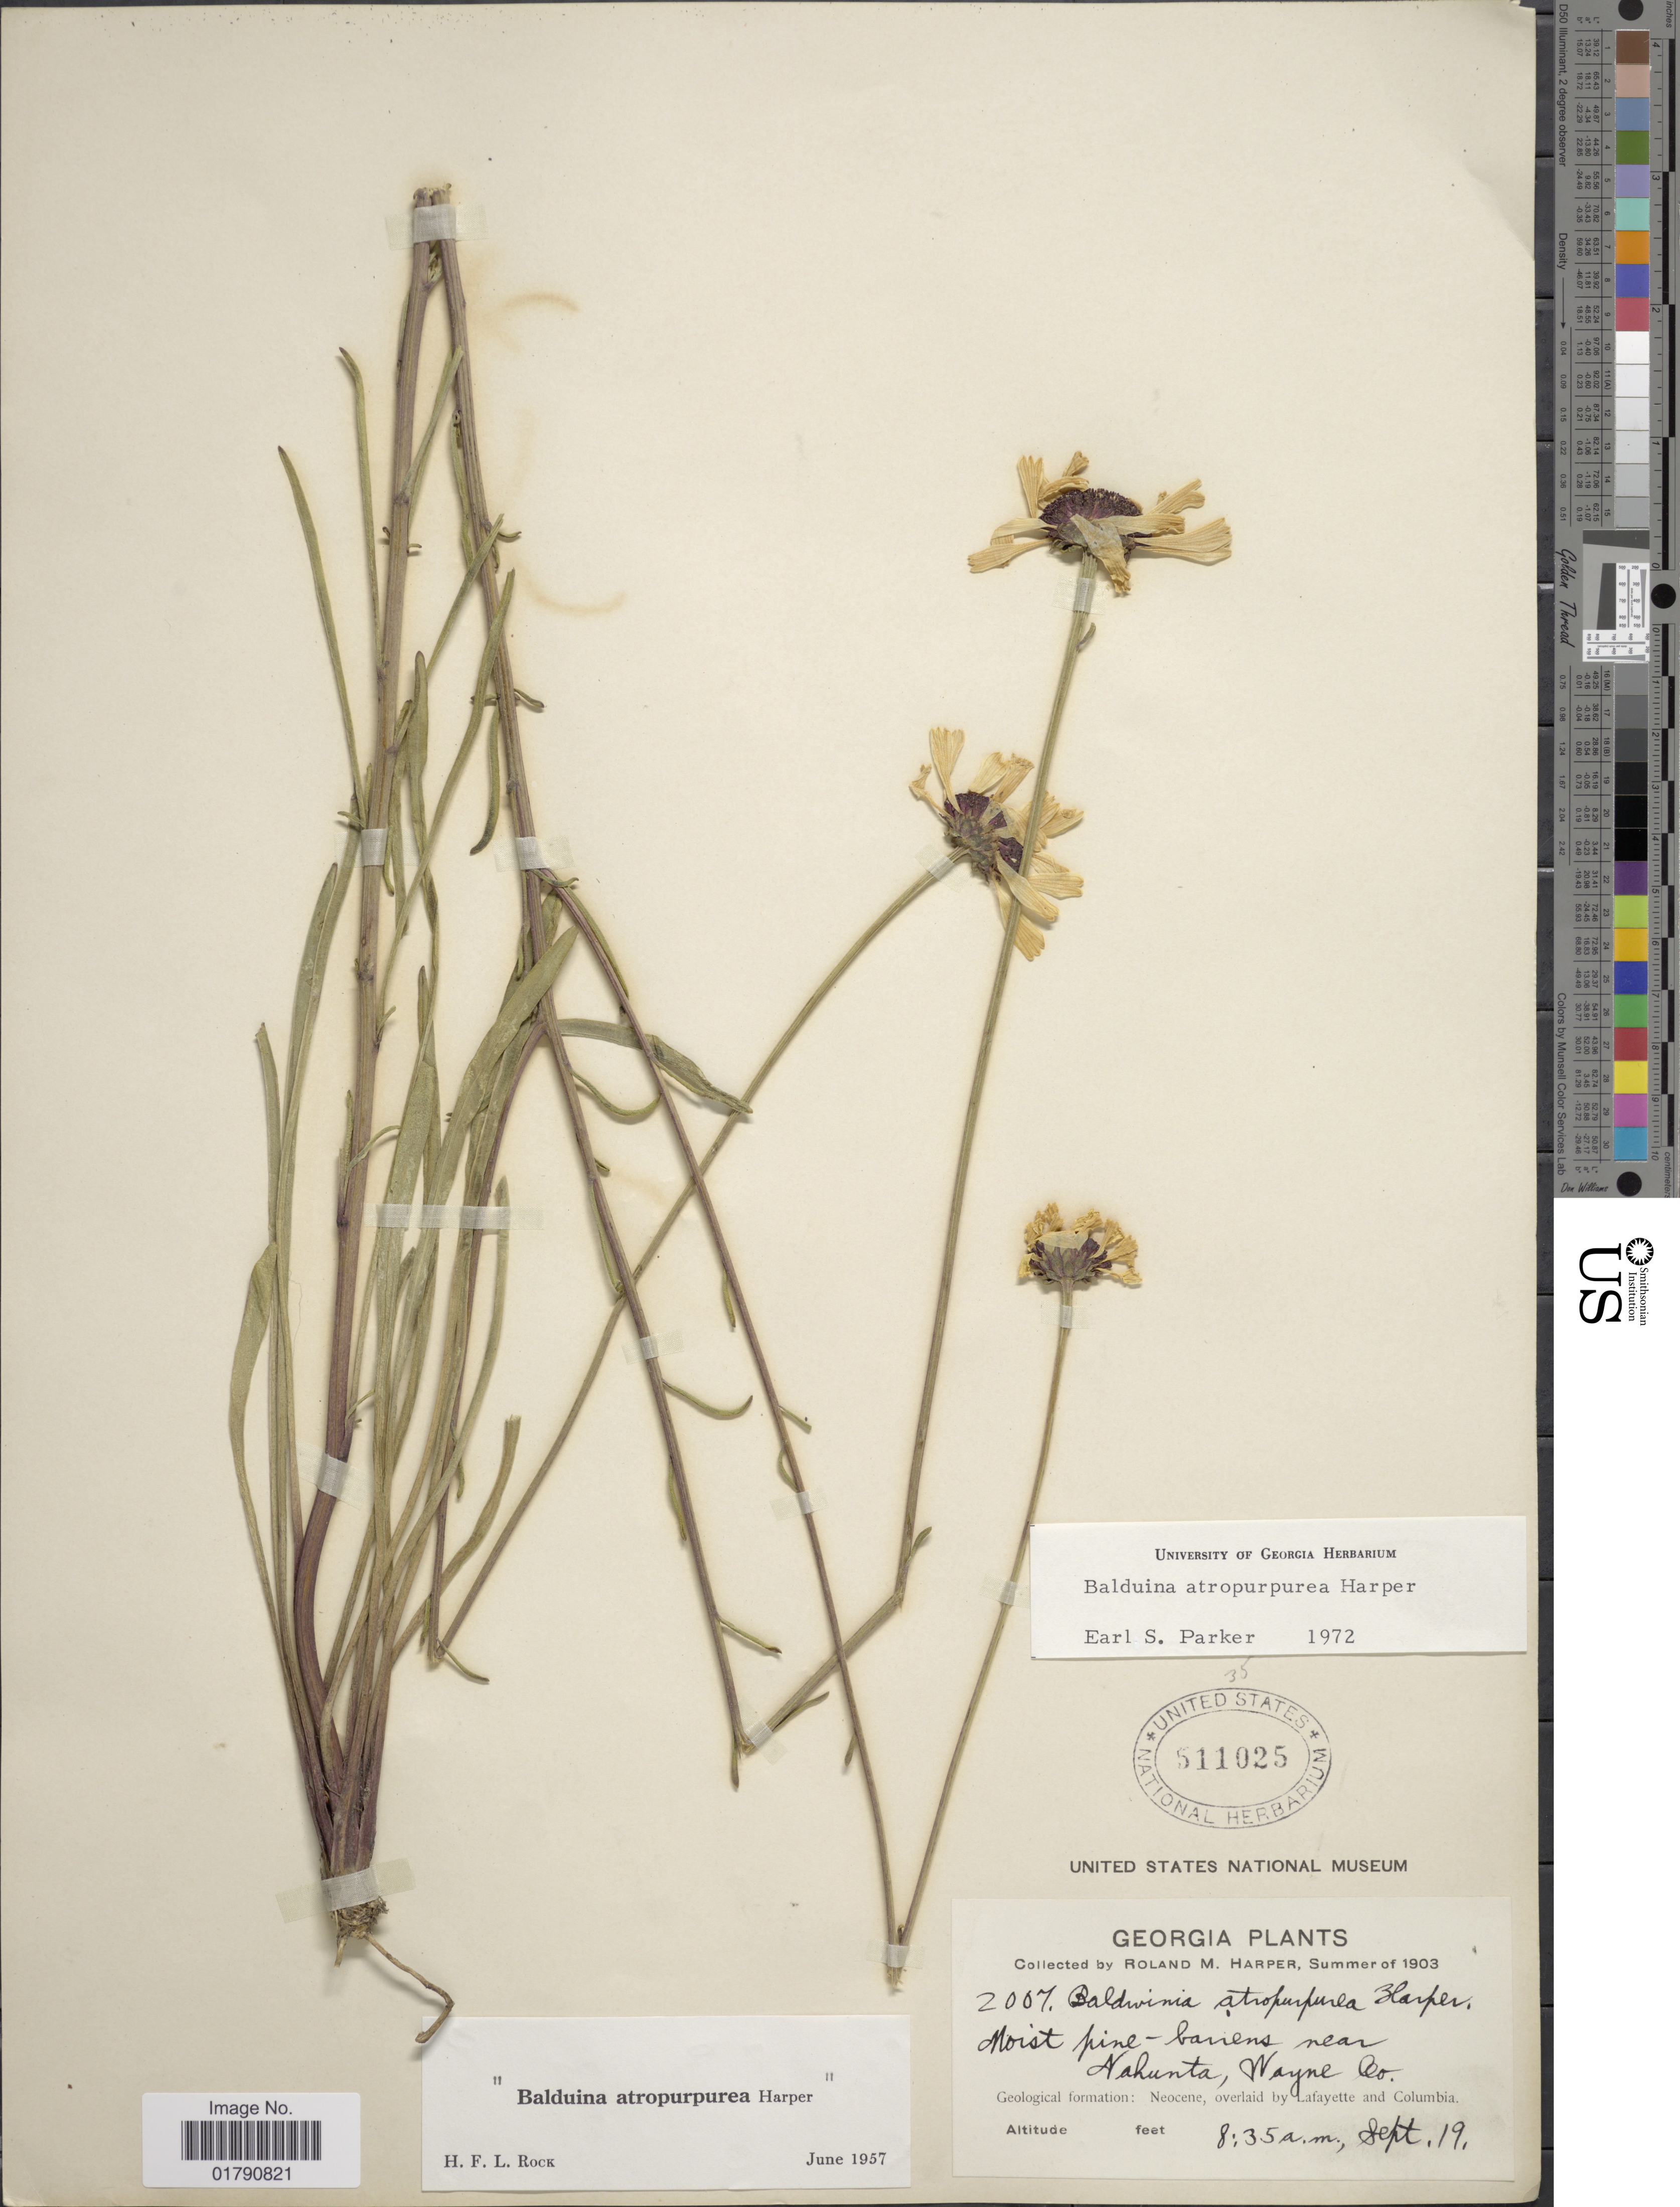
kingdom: Plantae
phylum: Tracheophyta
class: Magnoliopsida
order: Asterales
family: Asteraceae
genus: Balduina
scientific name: Balduina atropurpurea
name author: R.M. Harper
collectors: R. M. Harper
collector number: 2007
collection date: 1903-09-19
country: United States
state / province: Georgia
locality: Nahunta, Wayne Co.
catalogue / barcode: US 511025